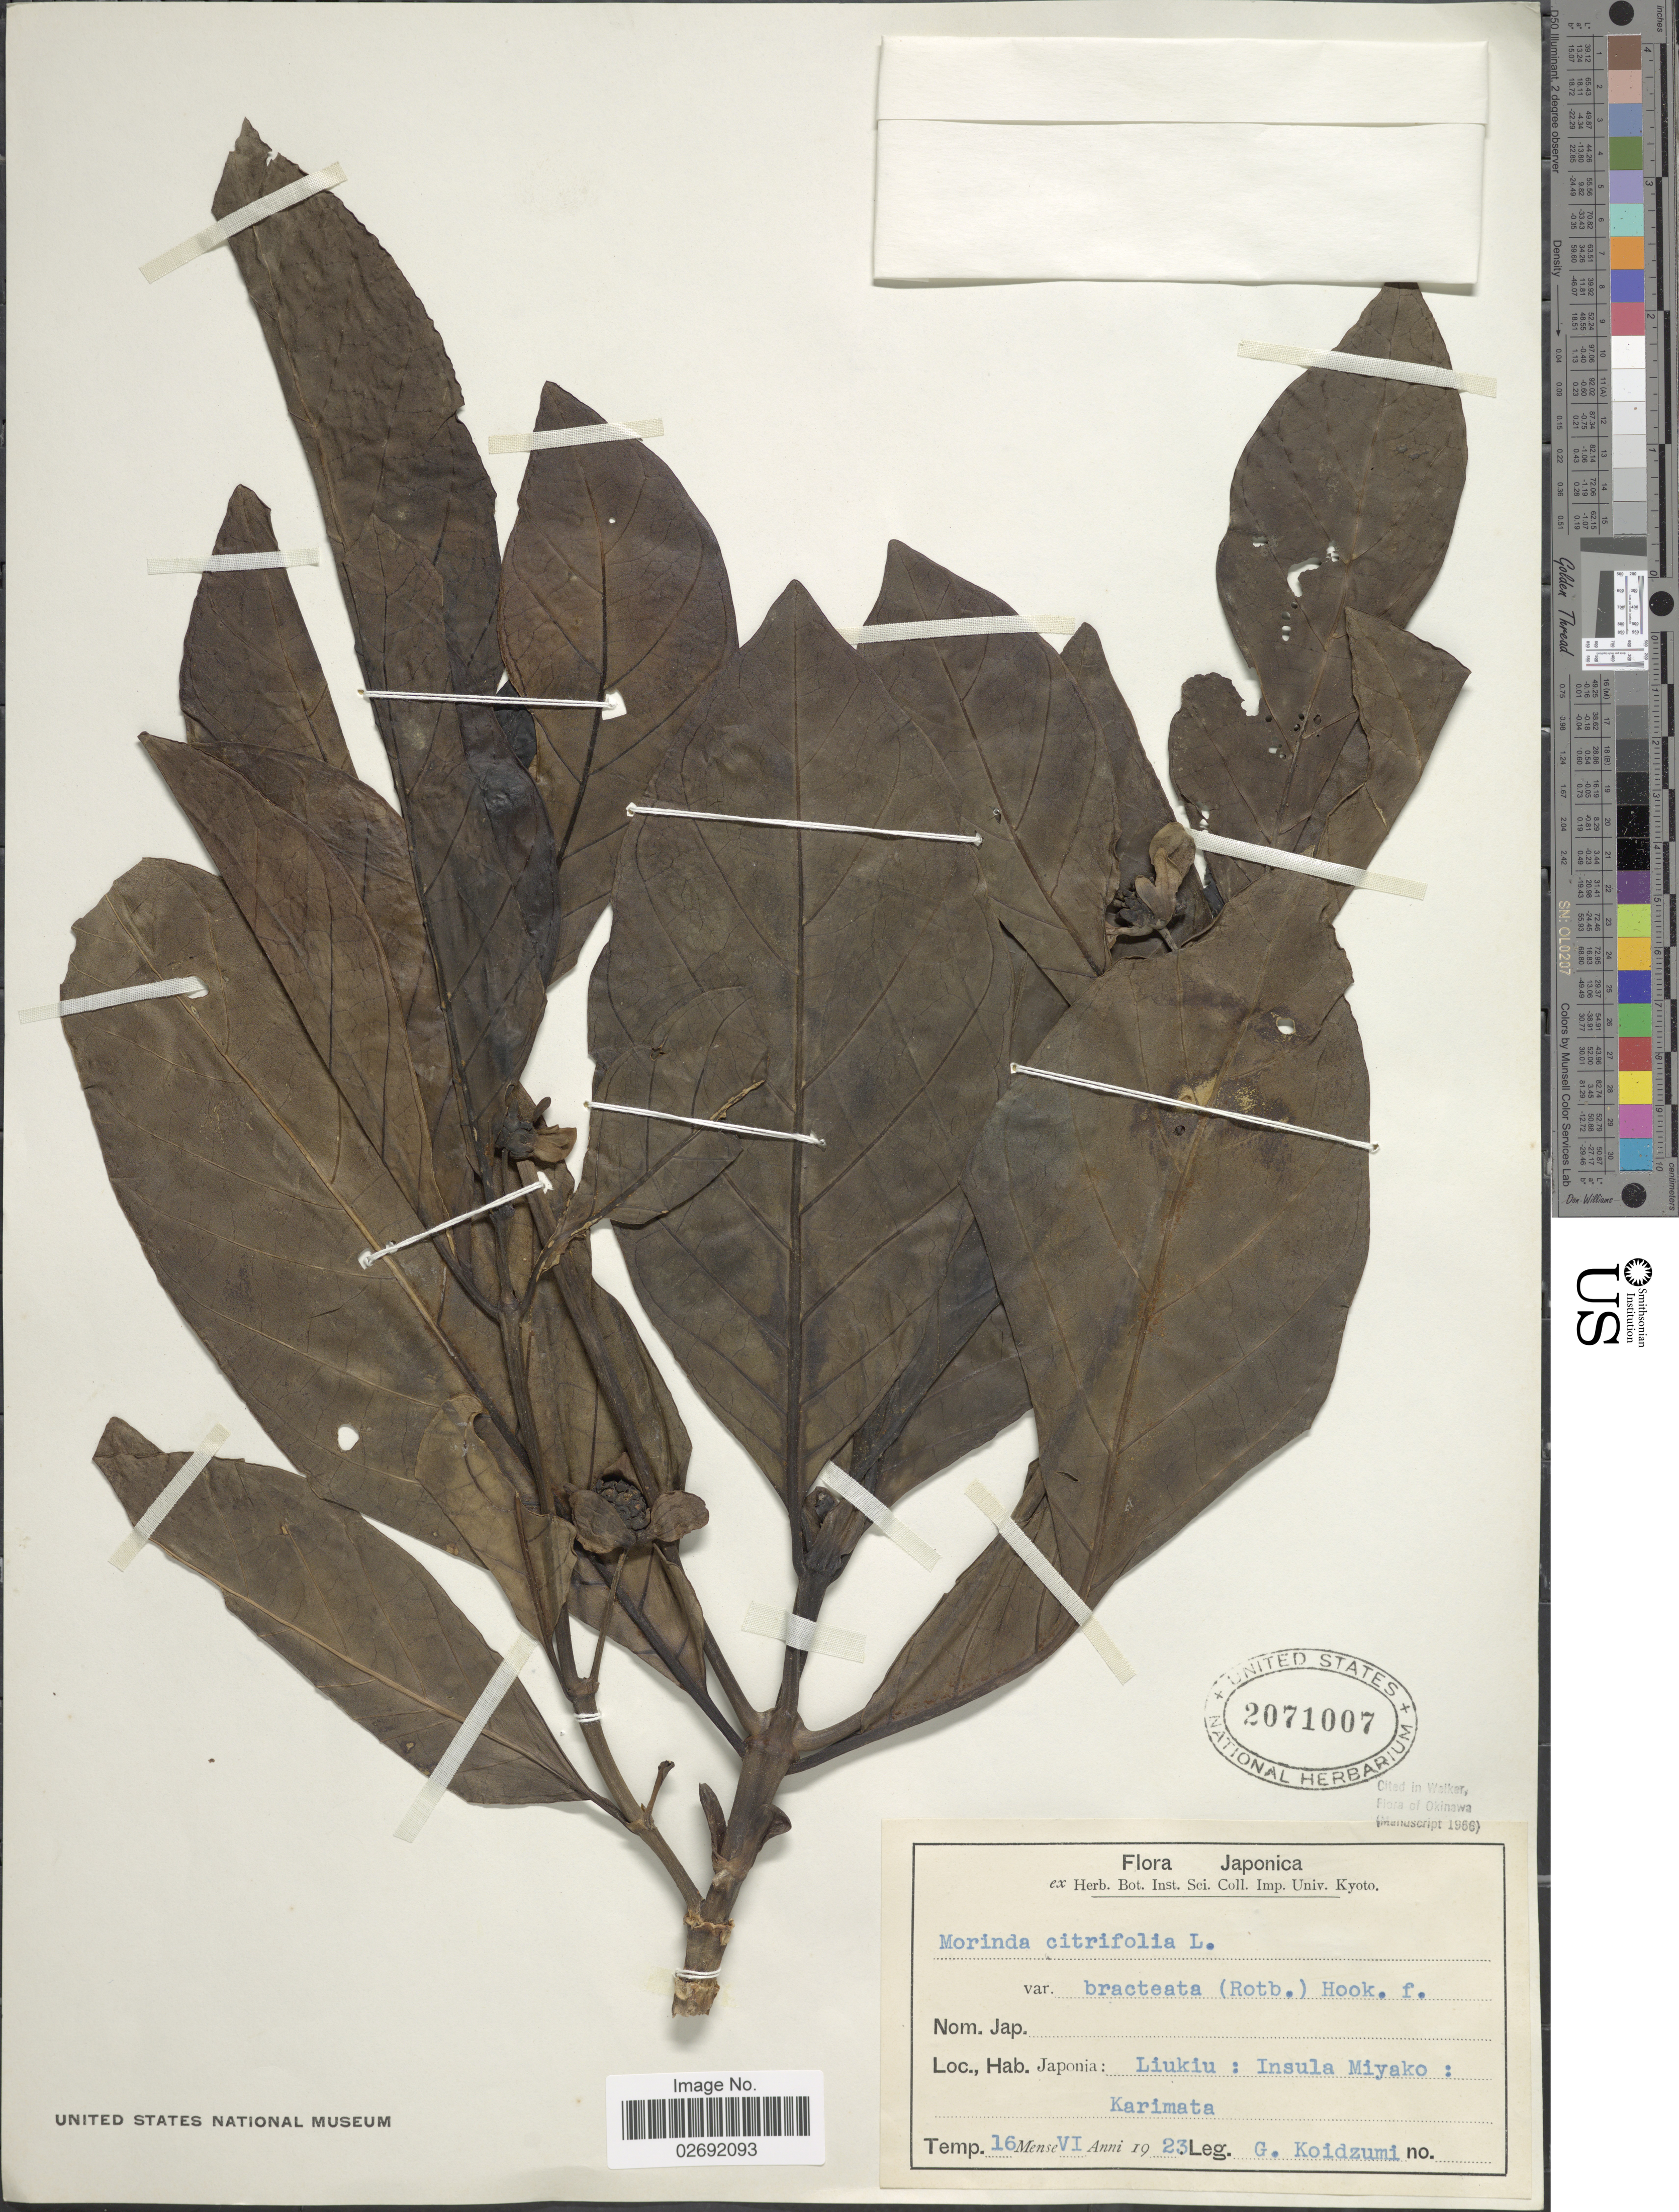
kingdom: Plantae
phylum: Tracheophyta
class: Magnoliopsida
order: Gentianales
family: Rubiaceae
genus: Morinda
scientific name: Morinda citrifolia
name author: L.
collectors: G. Koidzumi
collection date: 1923-06-16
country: Japan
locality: Liukiu: Insula Miyako: Karimata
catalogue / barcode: US 2071007